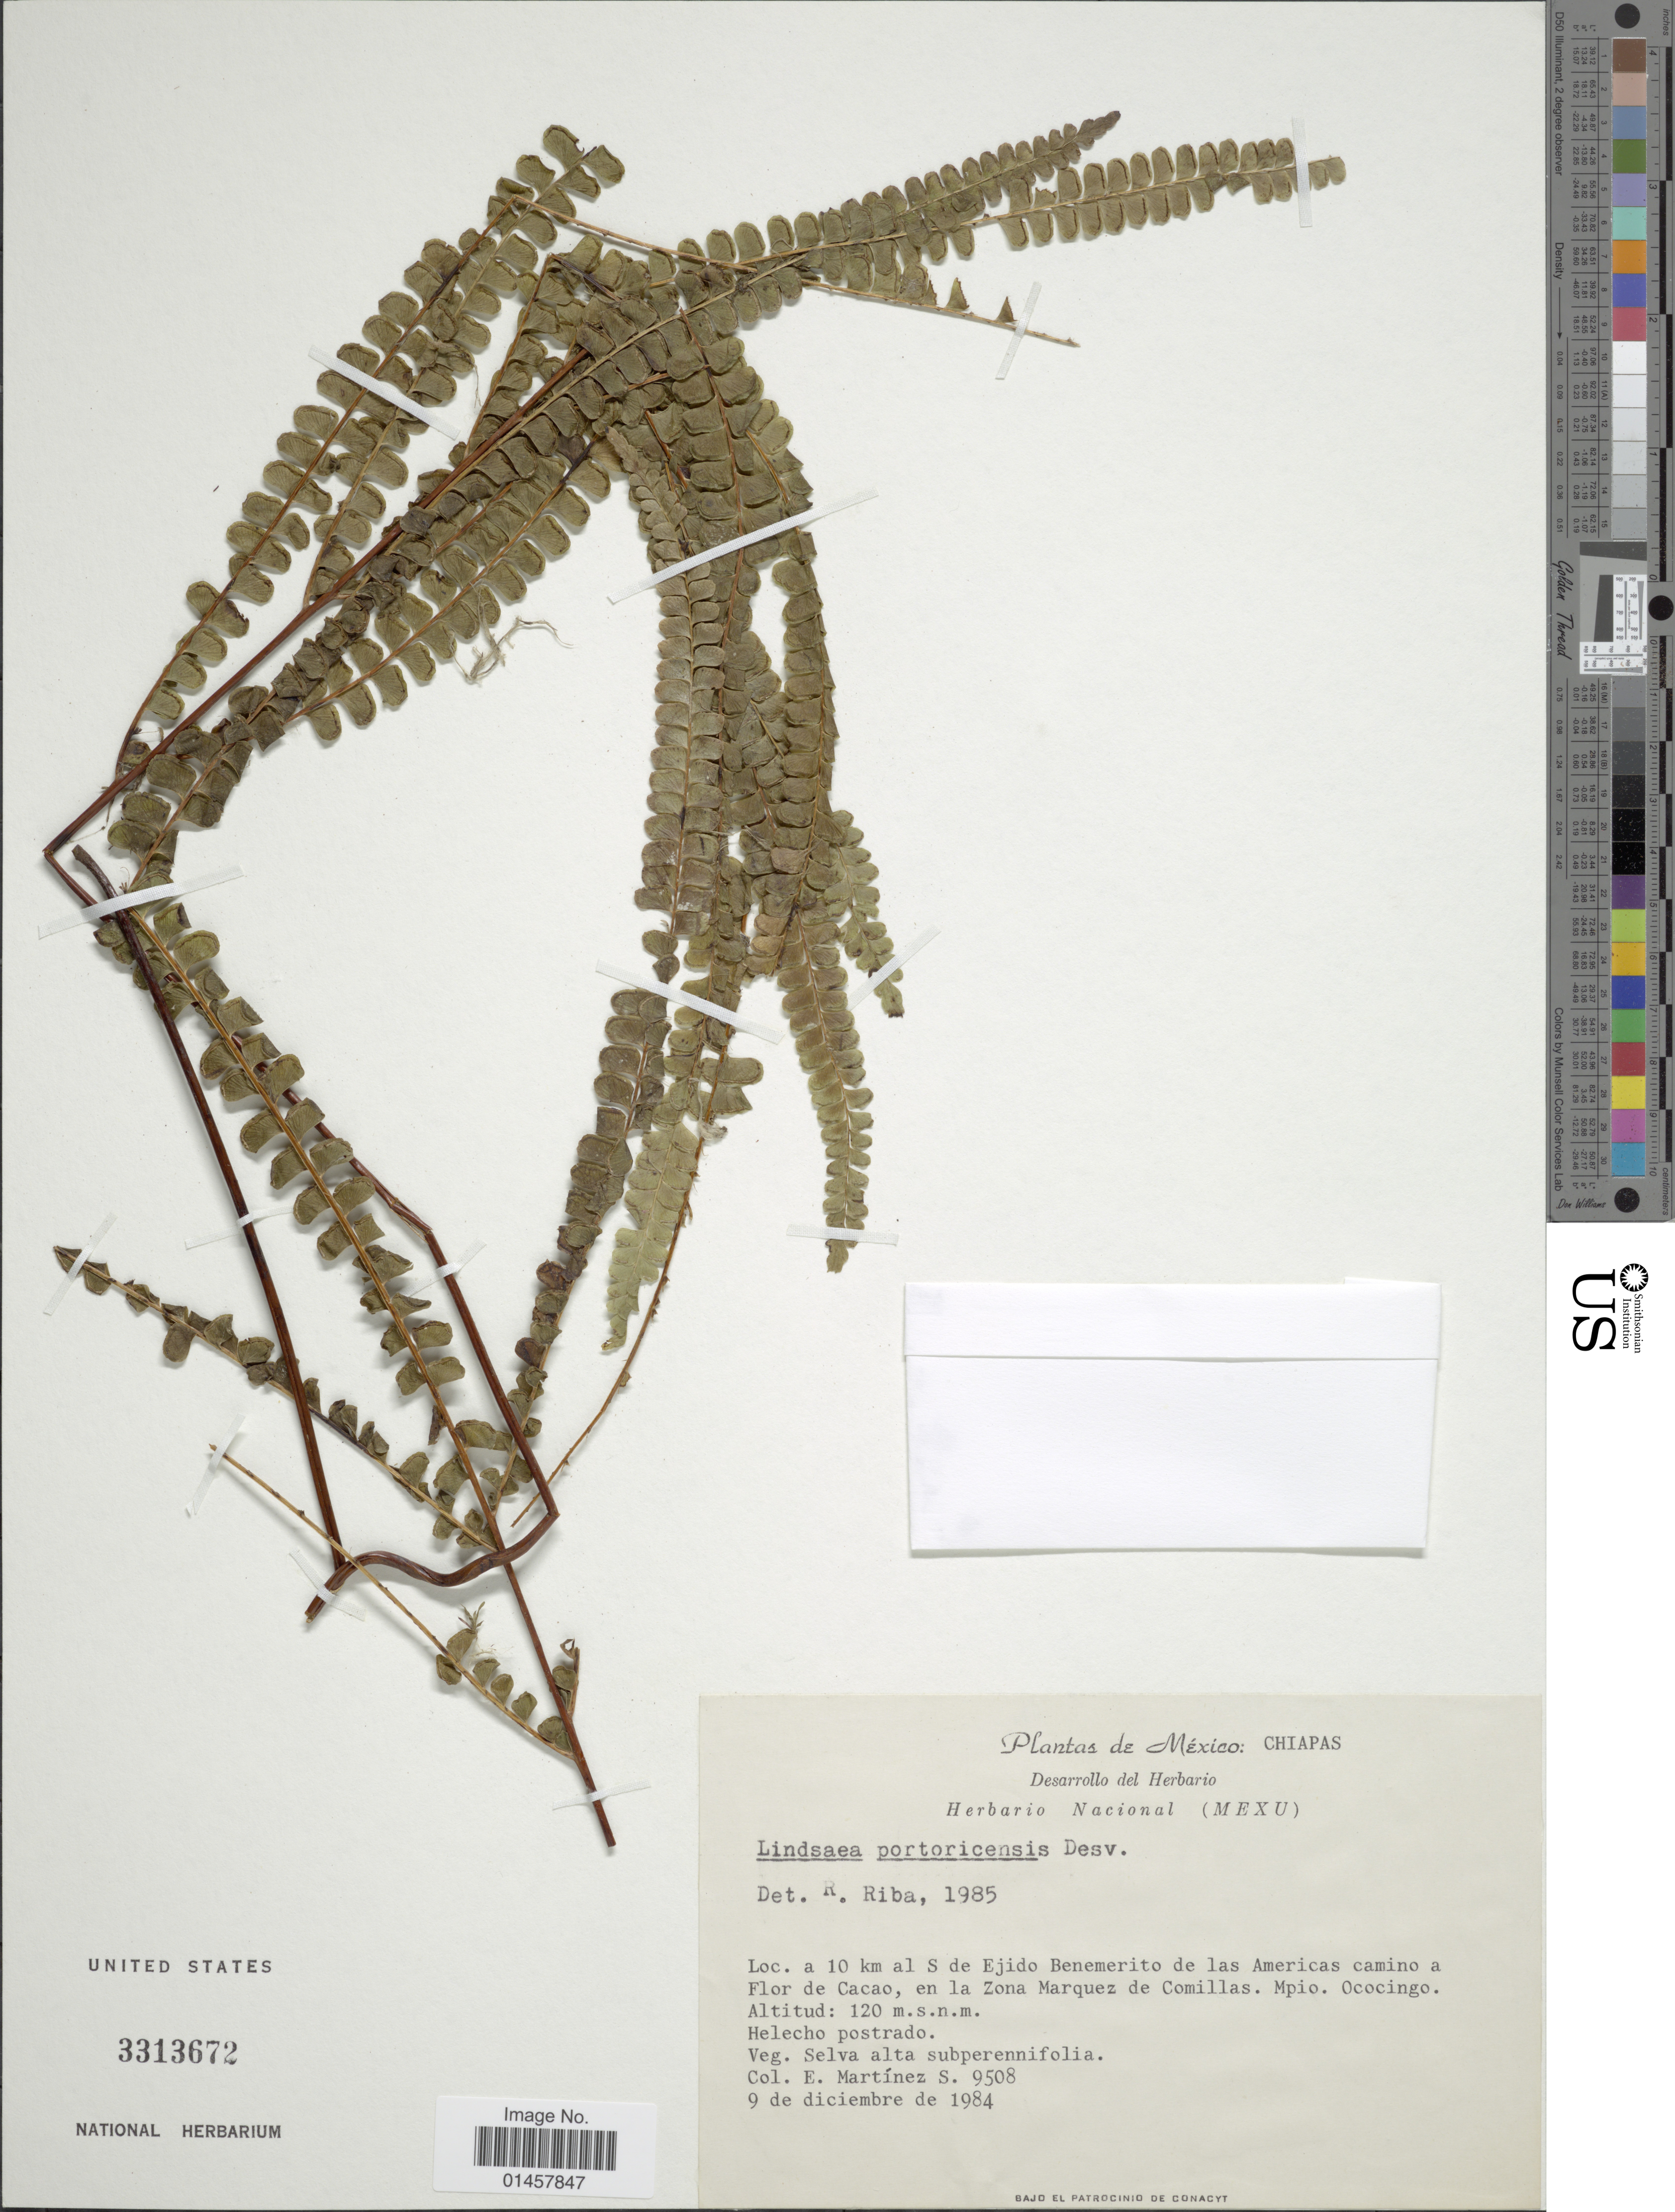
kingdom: Plantae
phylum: Tracheophyta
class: Polypodiopsida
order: Polypodiales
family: Lindsaeaceae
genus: Lindsaea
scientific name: Lindsaea portoricensis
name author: Desv.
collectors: E. M. Martínez S.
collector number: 9508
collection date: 1984-12-09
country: Mexico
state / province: Chiapas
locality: Chiapas, a 10km al S de Ejido Benemerito de las Americas camino a flor de Cacao, en la Zona Marquez de Comillas, Mpio Ococingo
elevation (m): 120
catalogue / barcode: US 3313672